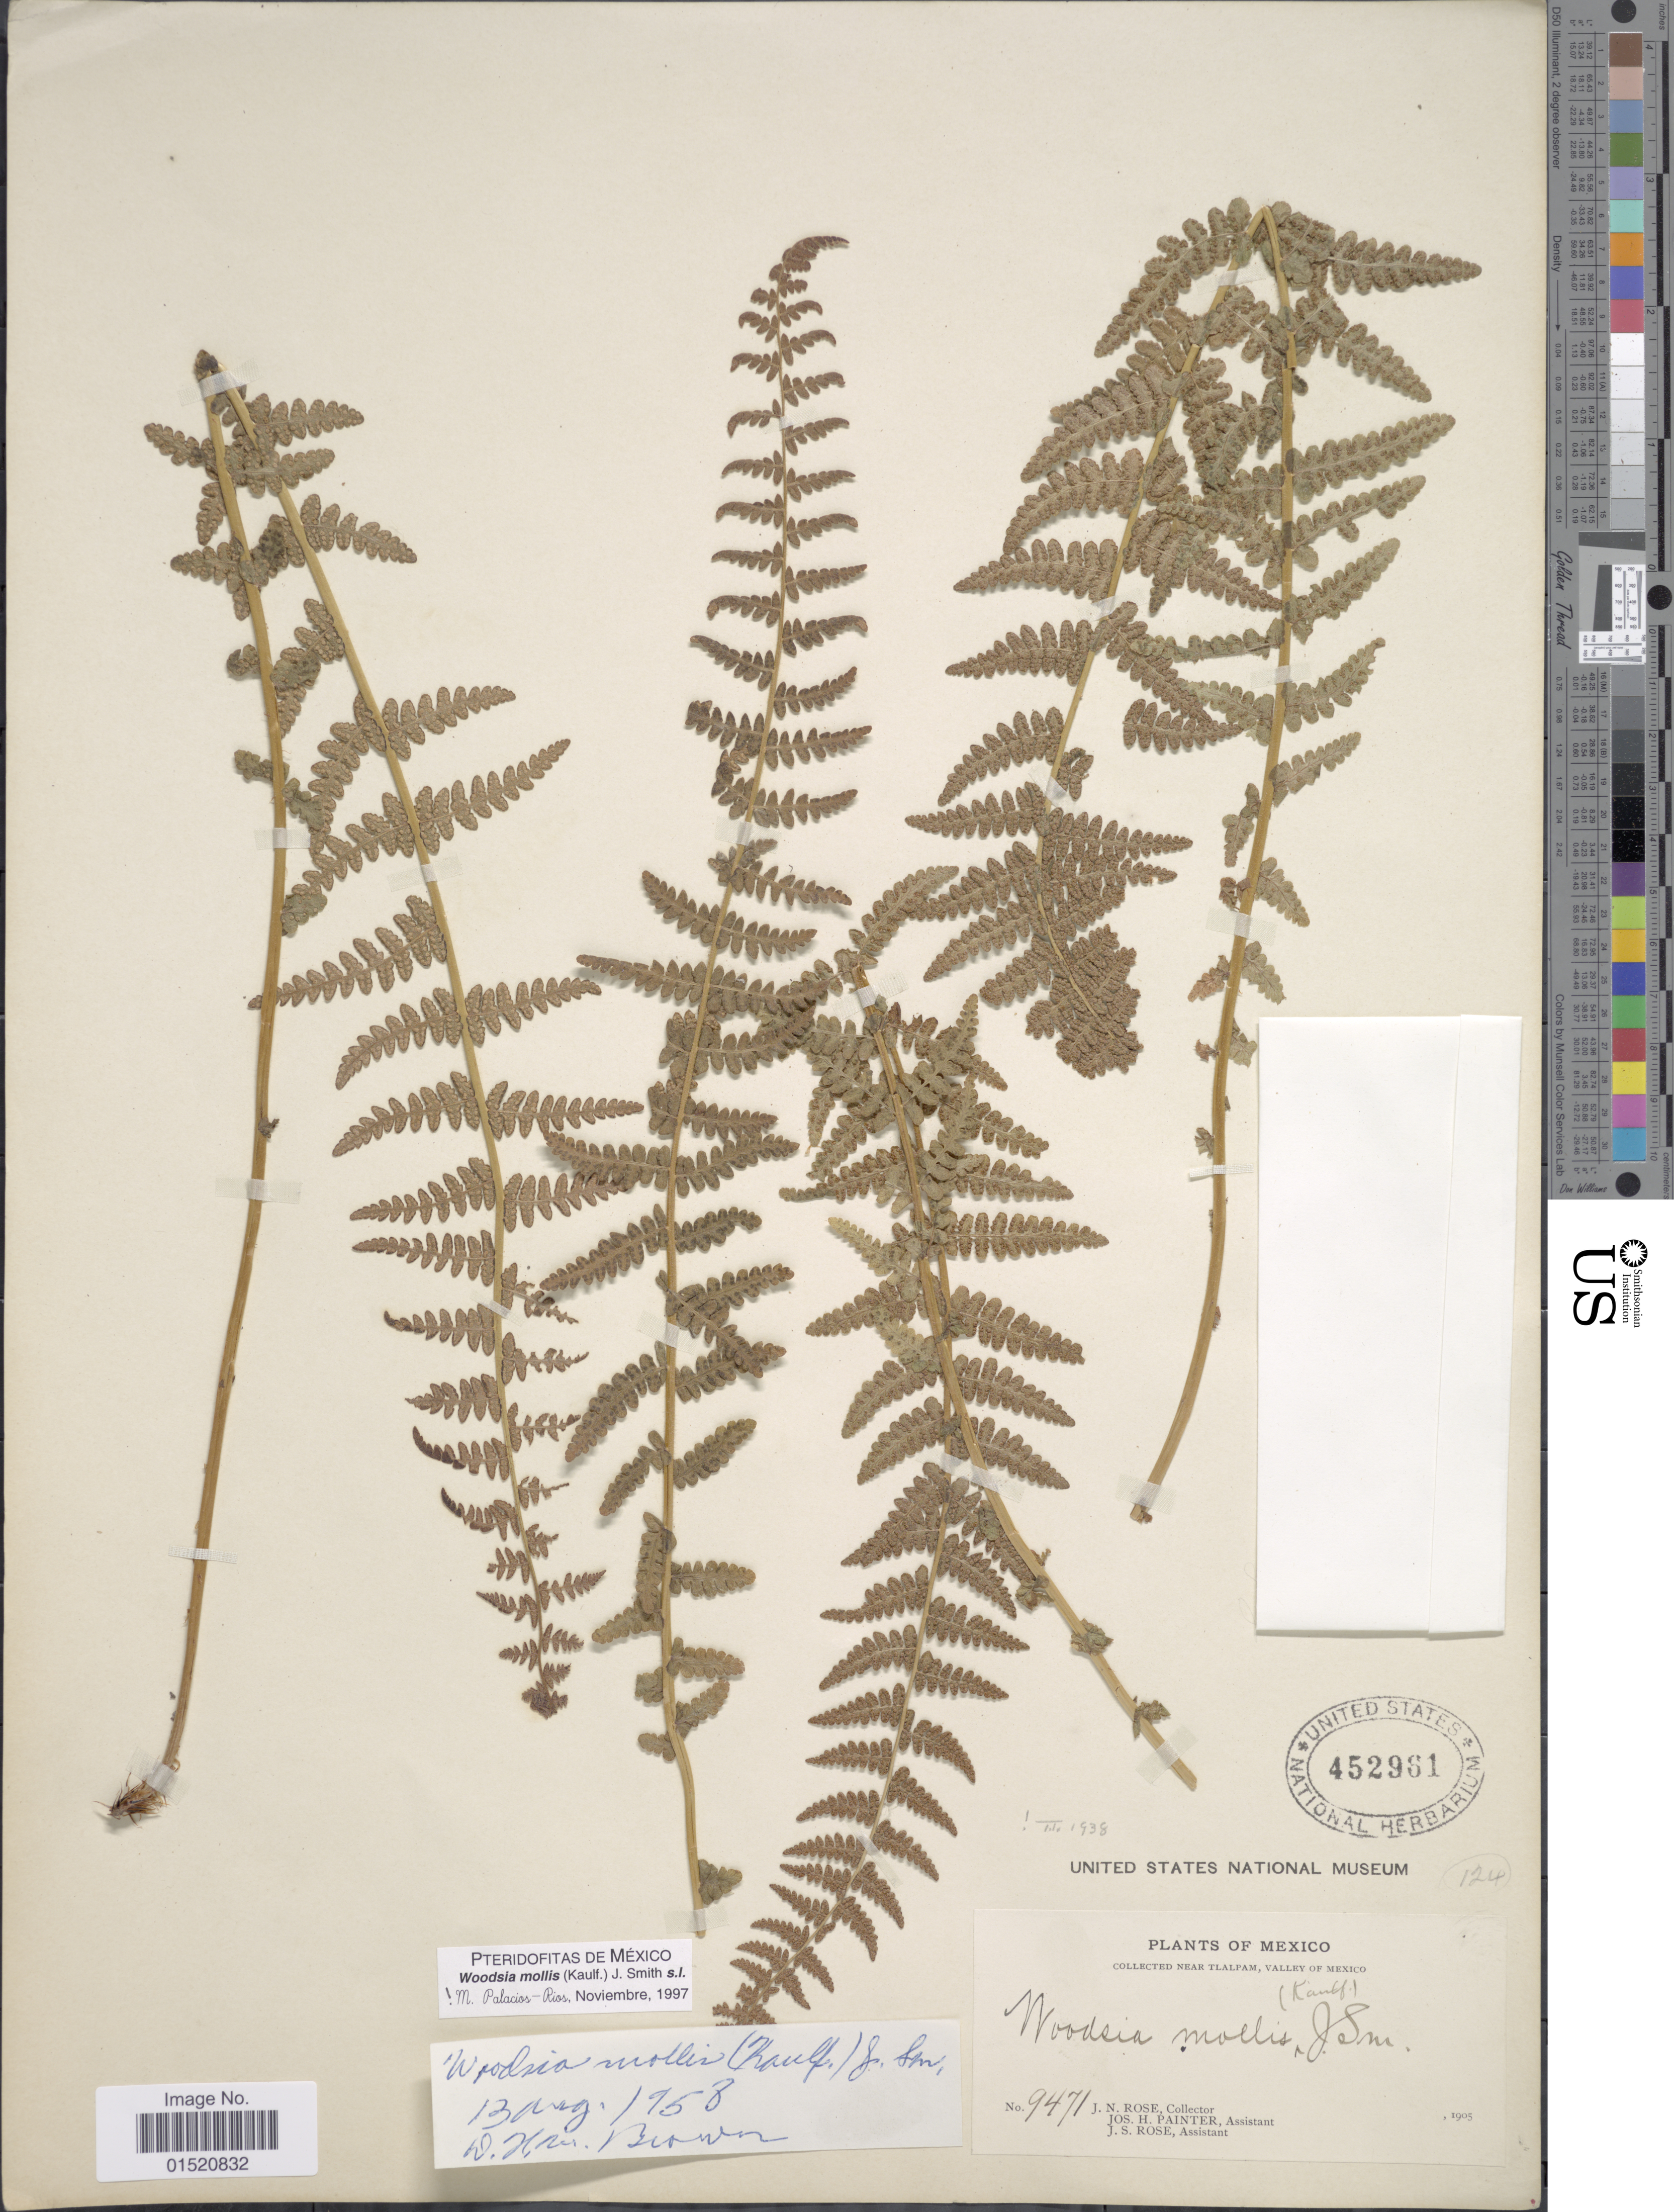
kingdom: Plantae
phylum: Tracheophyta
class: Polypodiopsida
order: Polypodiales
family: Woodsiaceae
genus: Woodsia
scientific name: Woodsia mollis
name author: (Kaulf.) J. Sm.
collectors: J. N. Rose, J. H. Painter & J. S. Rose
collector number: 9471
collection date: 1905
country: Mexico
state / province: México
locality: Near Tlalpam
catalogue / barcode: US 452961